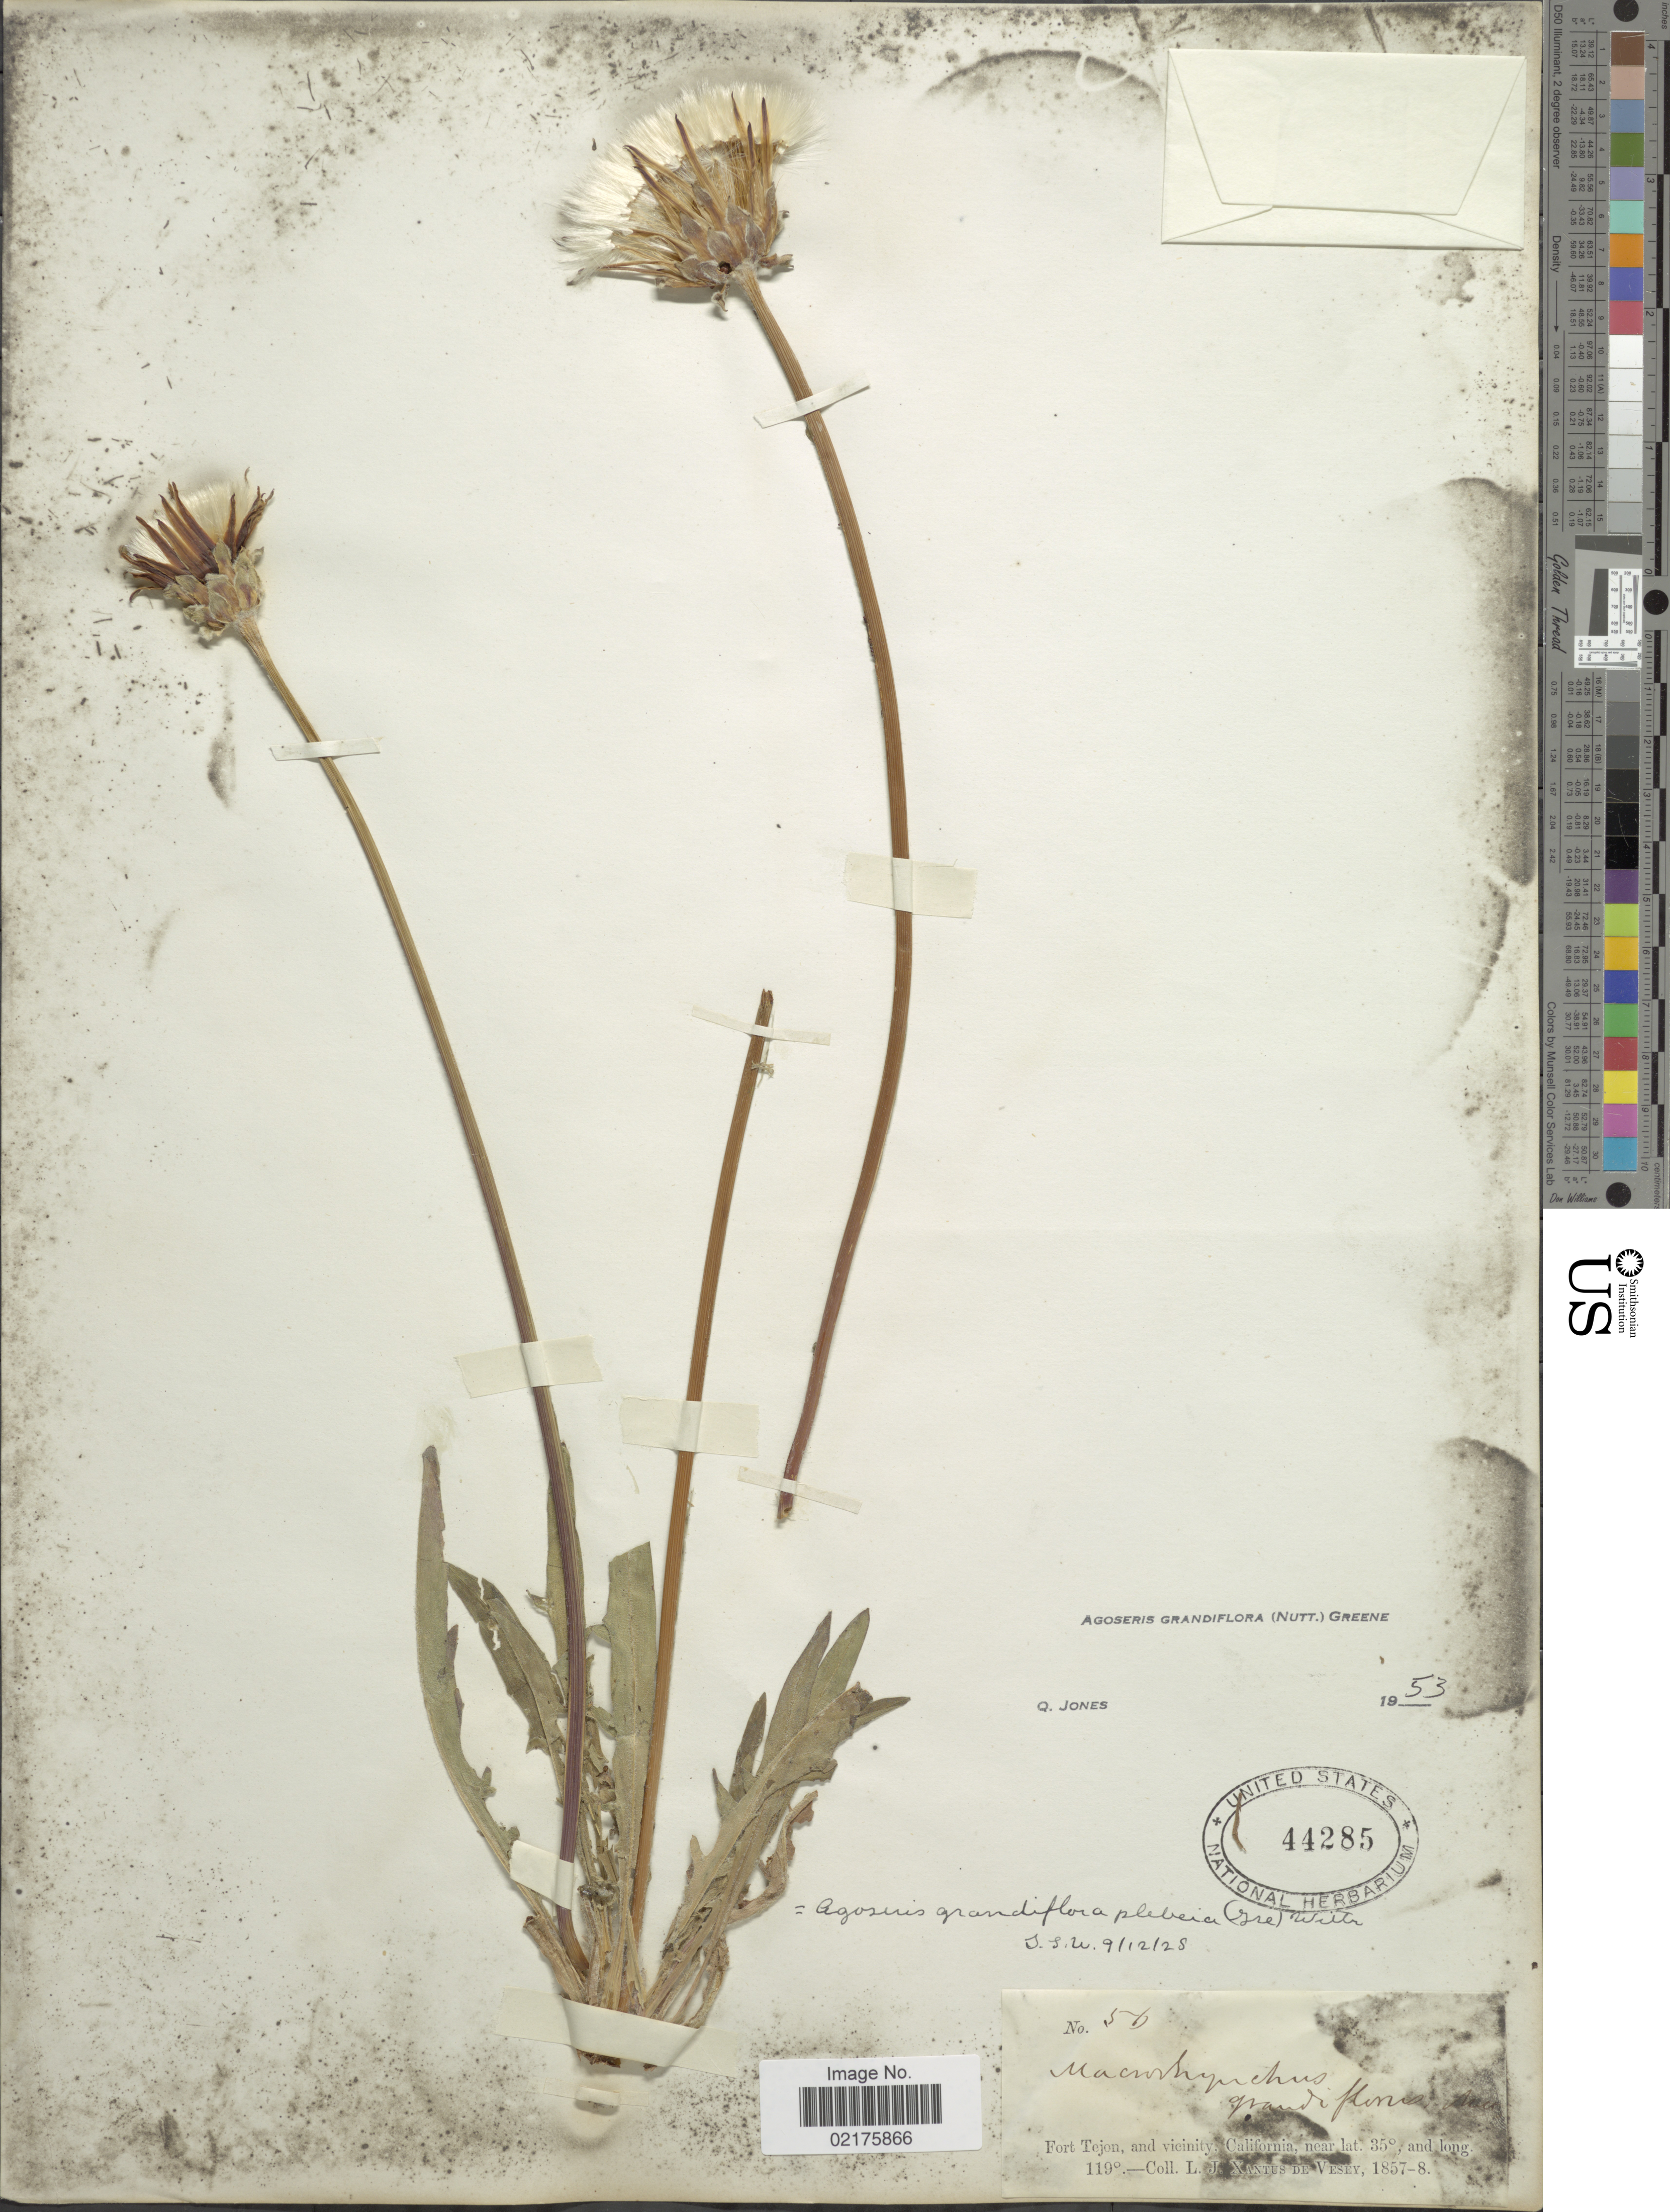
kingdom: Plantae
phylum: Tracheophyta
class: Magnoliopsida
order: Asterales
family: Asteraceae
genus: Agoseris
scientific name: Agoseris grandiflora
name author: (Nutt.) Greene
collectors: J. Xantus de Vesey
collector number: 56*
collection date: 1857/1858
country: United States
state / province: California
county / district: Kern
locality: Fort Tejon and vicinity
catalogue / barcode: US 44285